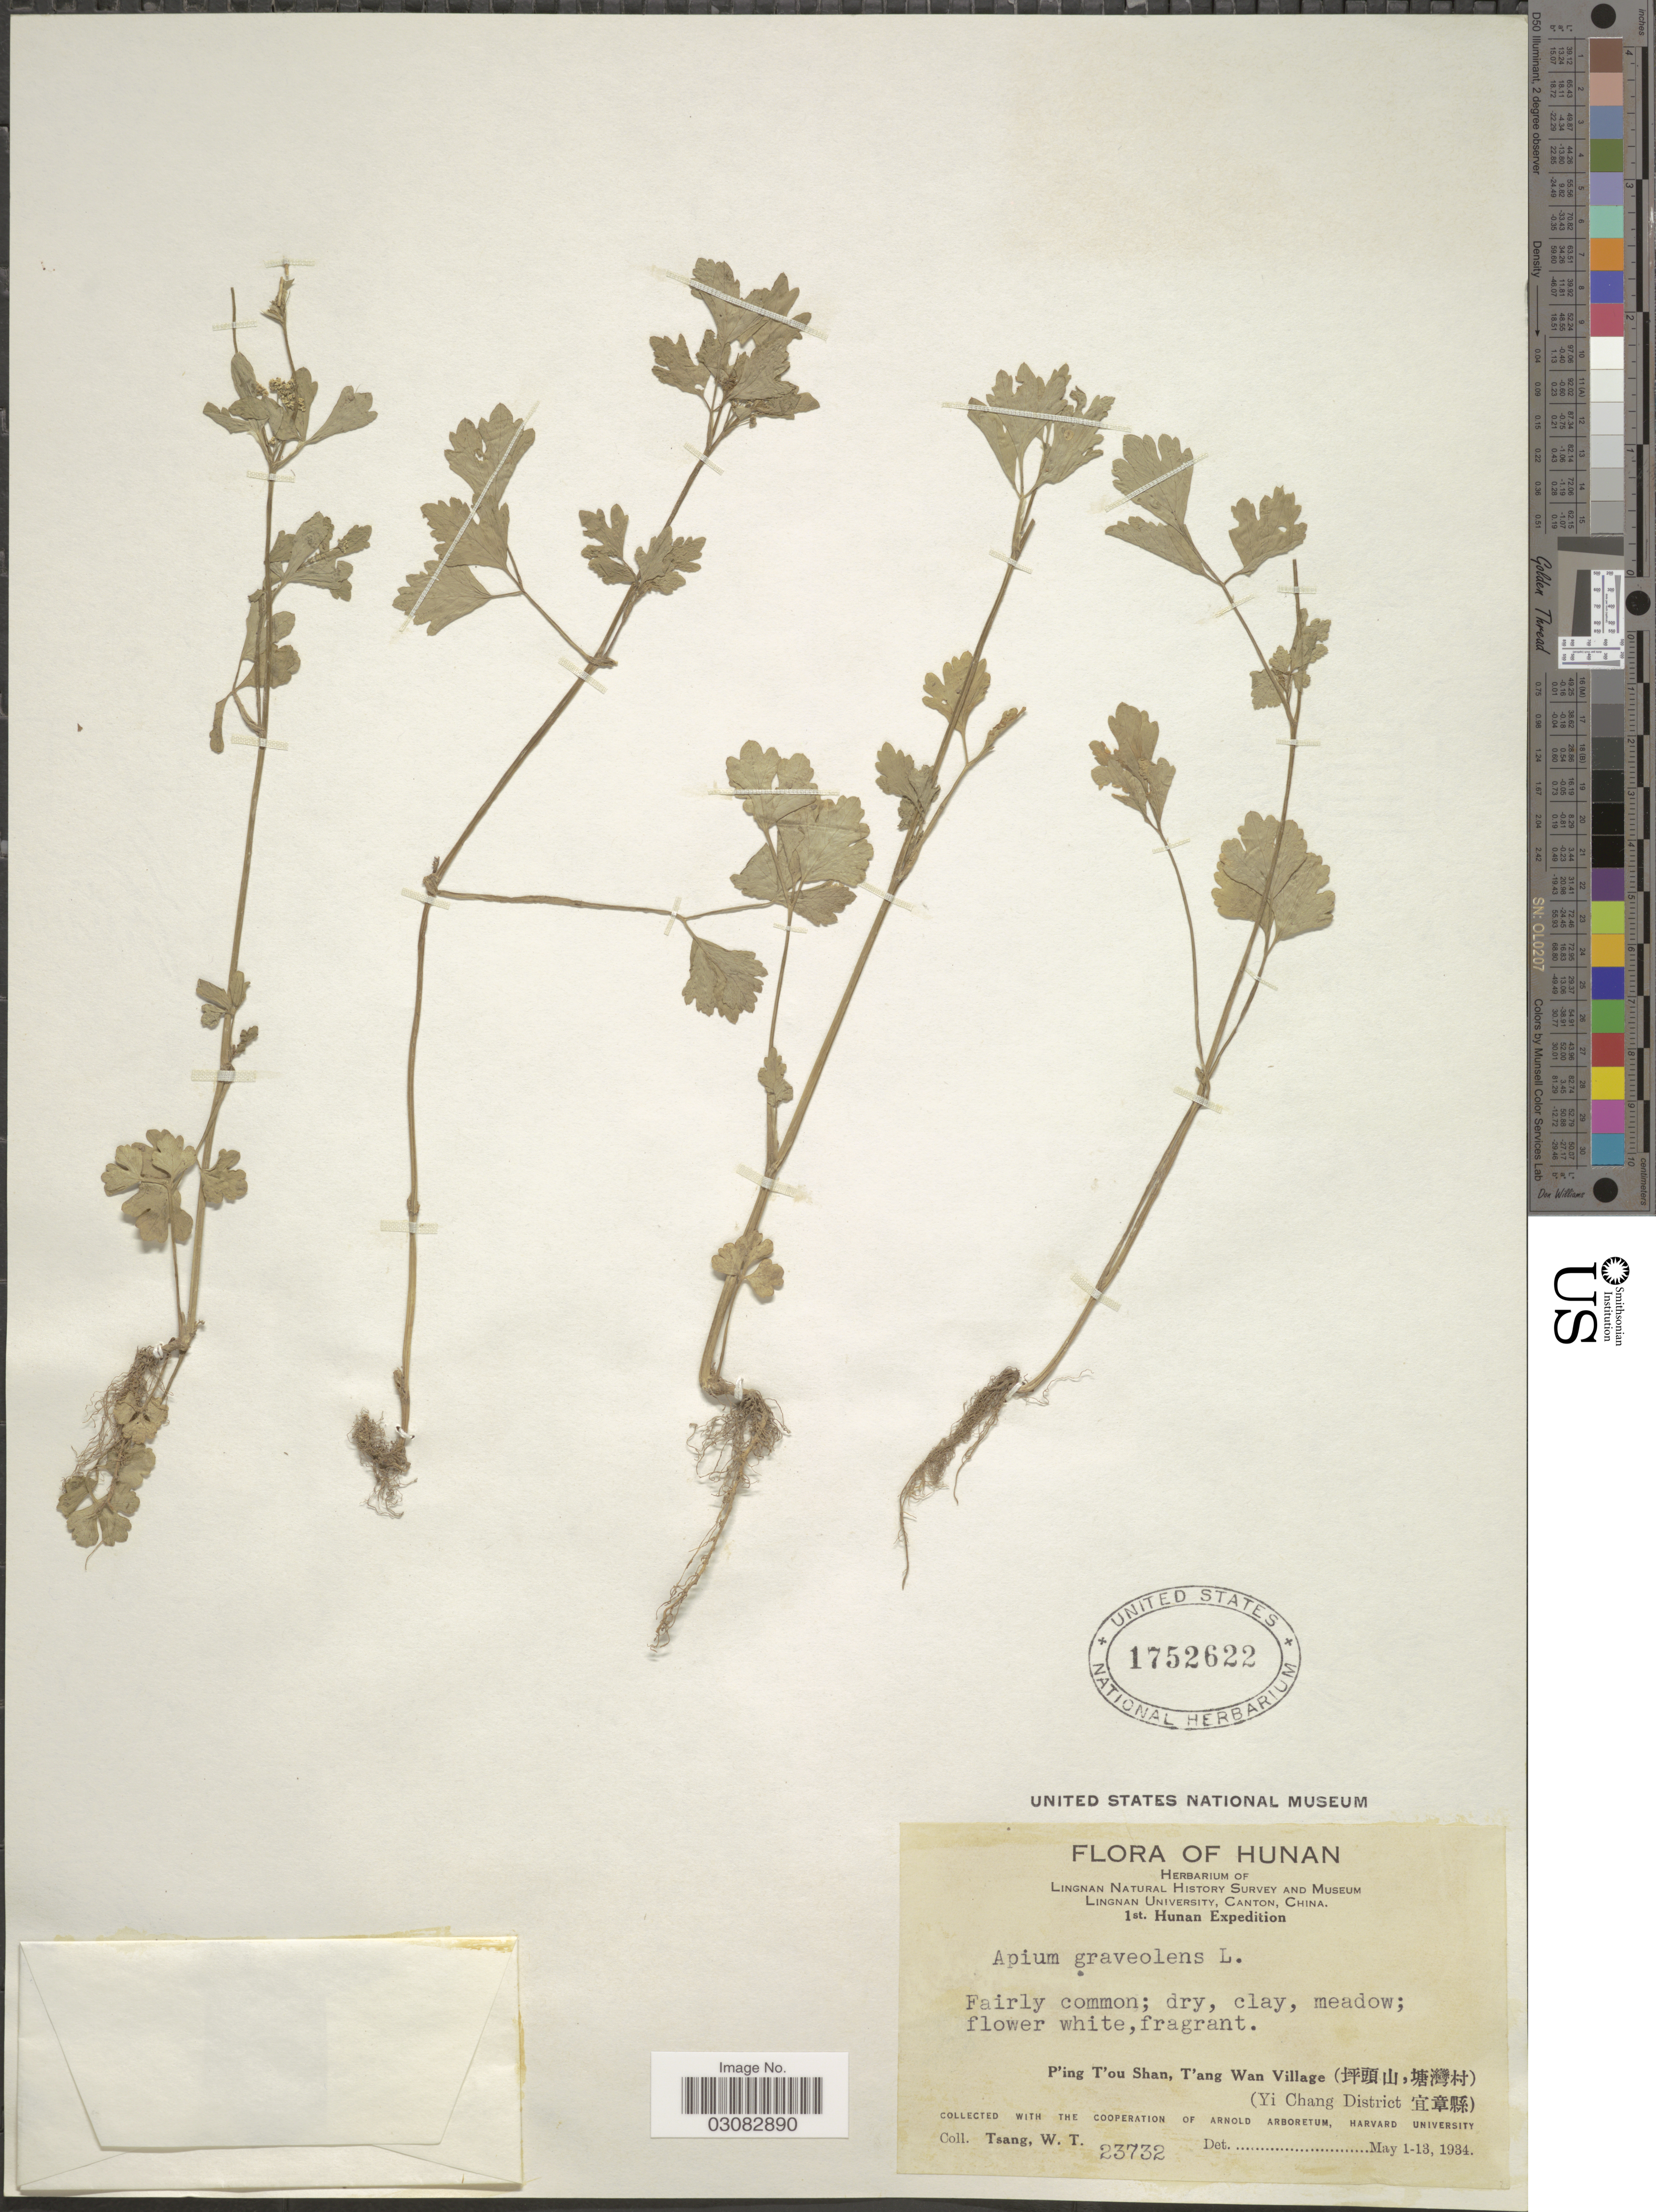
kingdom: Plantae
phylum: Tracheophyta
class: Magnoliopsida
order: Apiales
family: Apiaceae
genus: Apium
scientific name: Apium graveolens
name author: L.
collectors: W. T. Tsang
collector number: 23732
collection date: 1934-05-01/1934-05-13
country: China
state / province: Hunan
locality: P'ing T'ou Shan, T'ang Wan Village (Yi Chang District).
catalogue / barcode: US 1752622